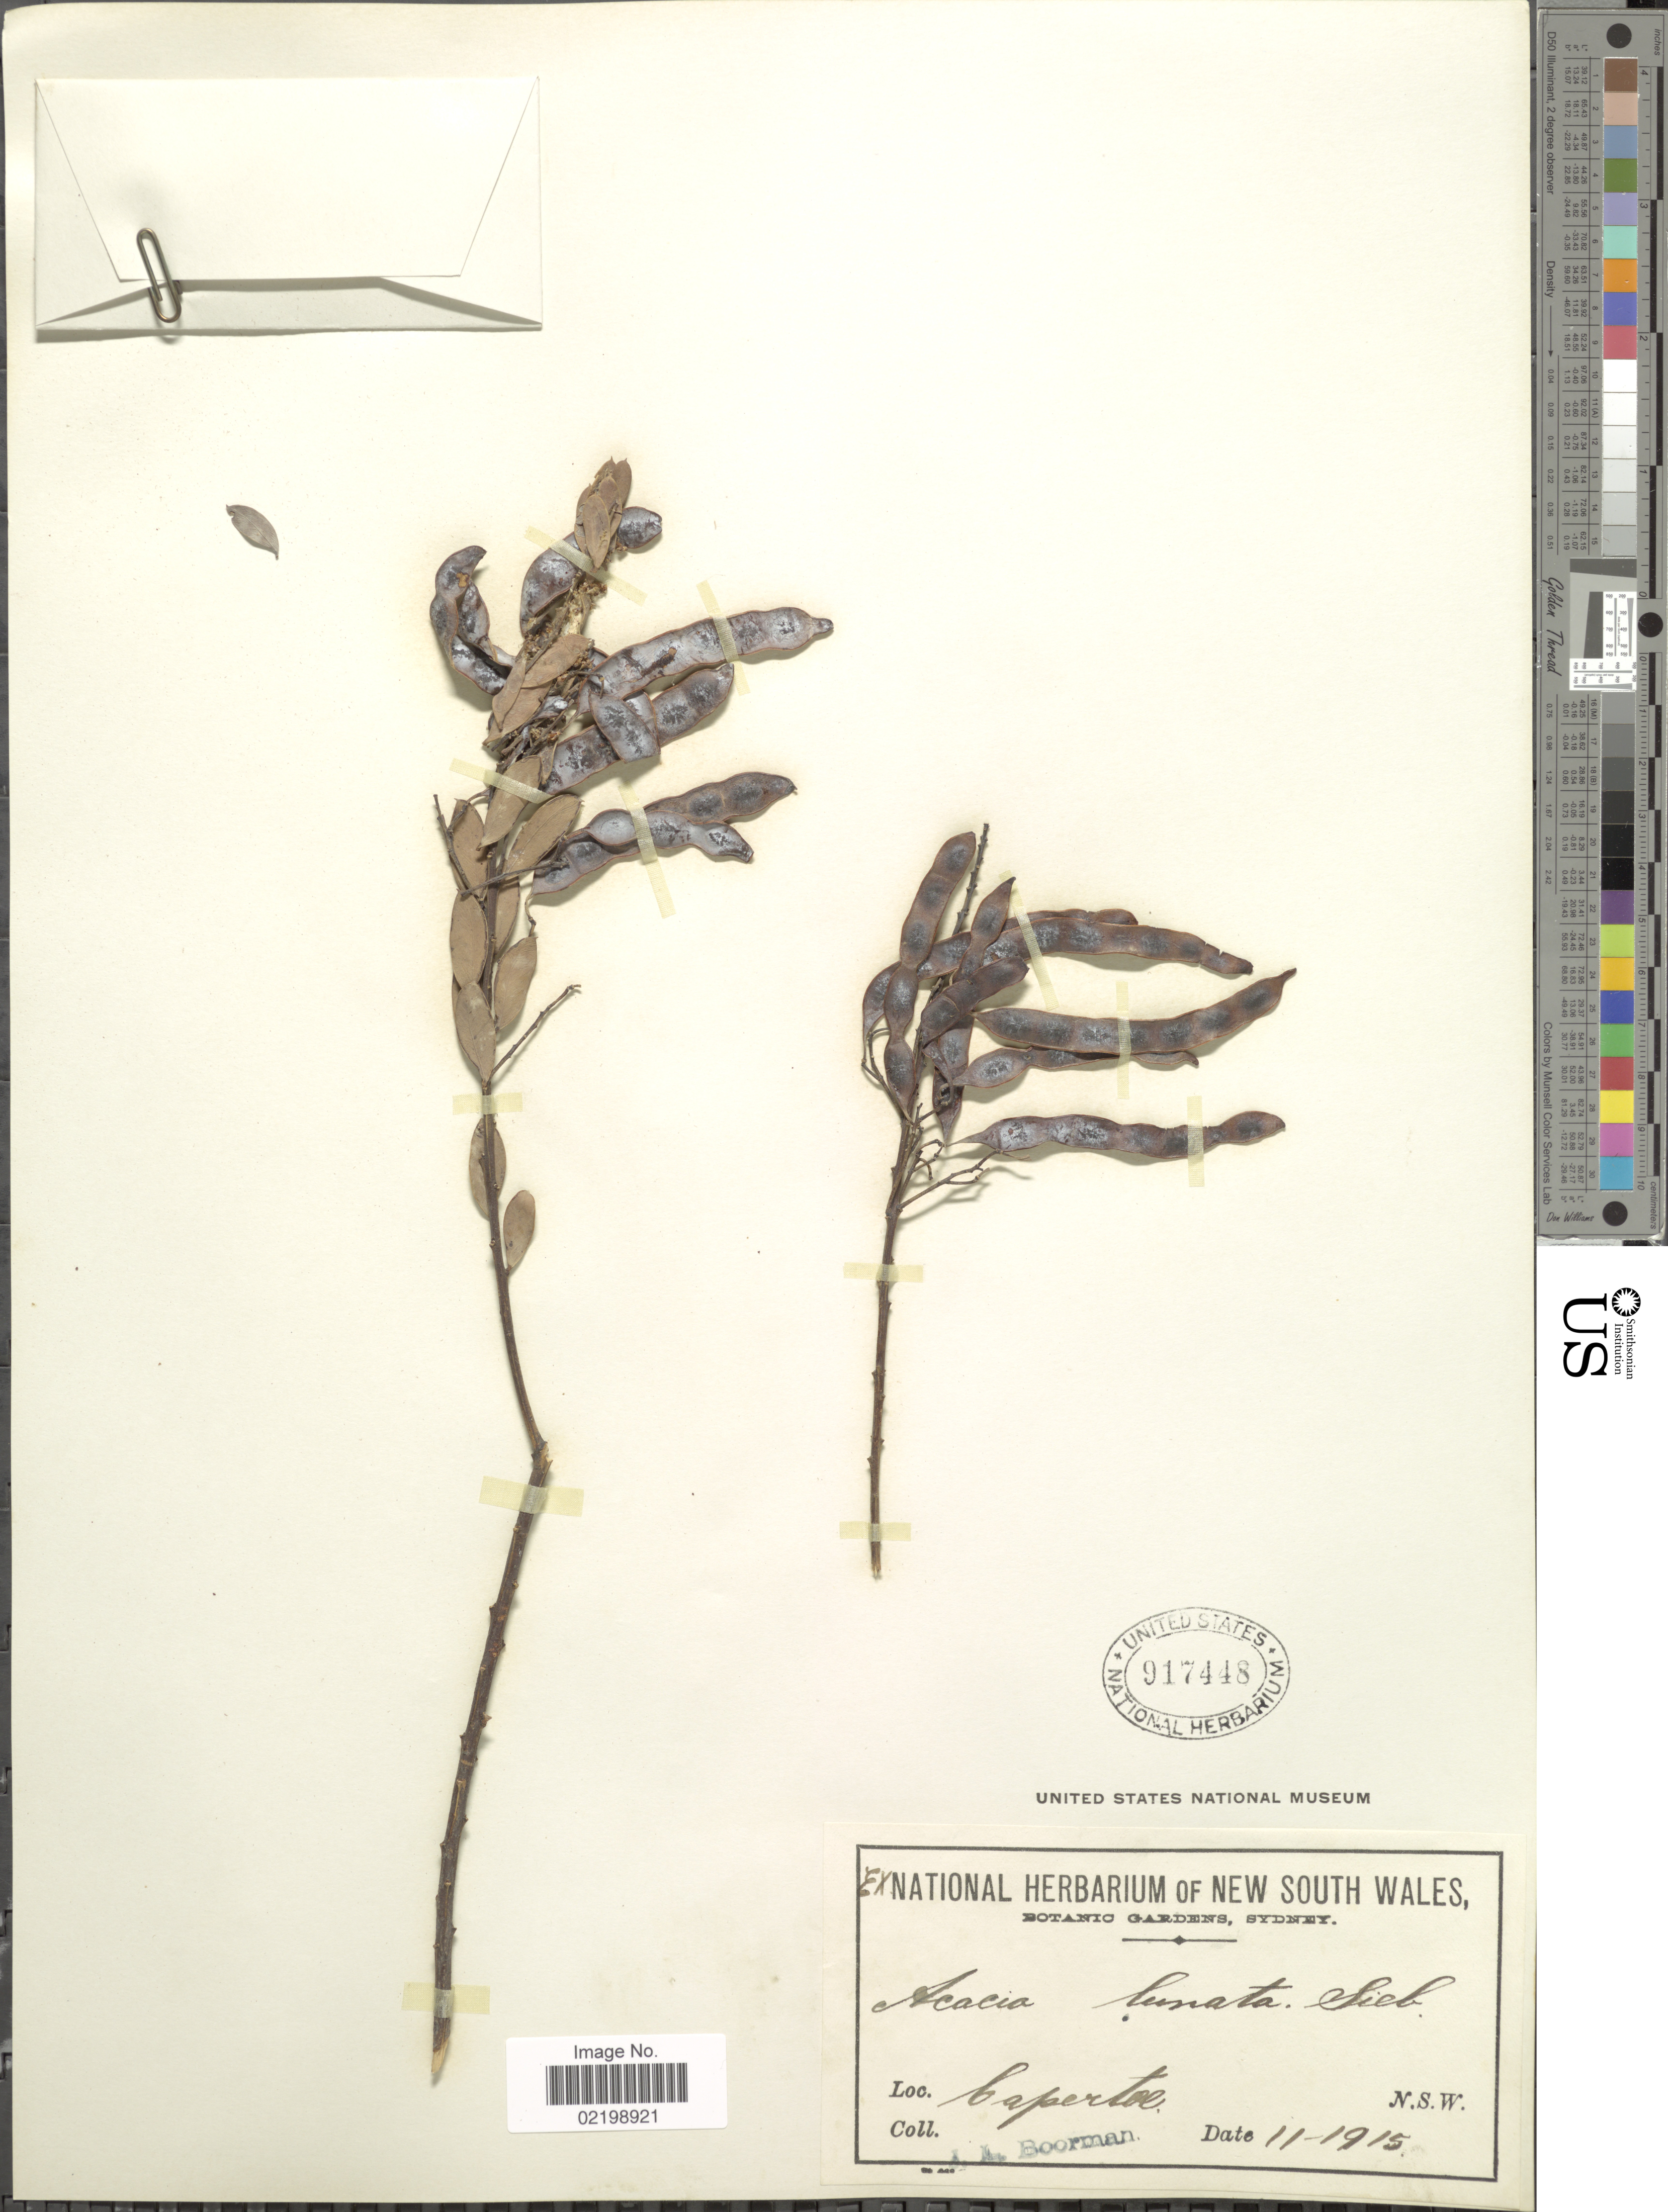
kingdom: Plantae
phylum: Tracheophyta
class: Magnoliopsida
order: Fabales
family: Fabaceae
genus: Acacia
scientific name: Acacia lunata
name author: G. Lodd.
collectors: J. Boorman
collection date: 1915-11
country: Australia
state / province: New South Wales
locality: Caparetoe, N.S.W.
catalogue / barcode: US 917448